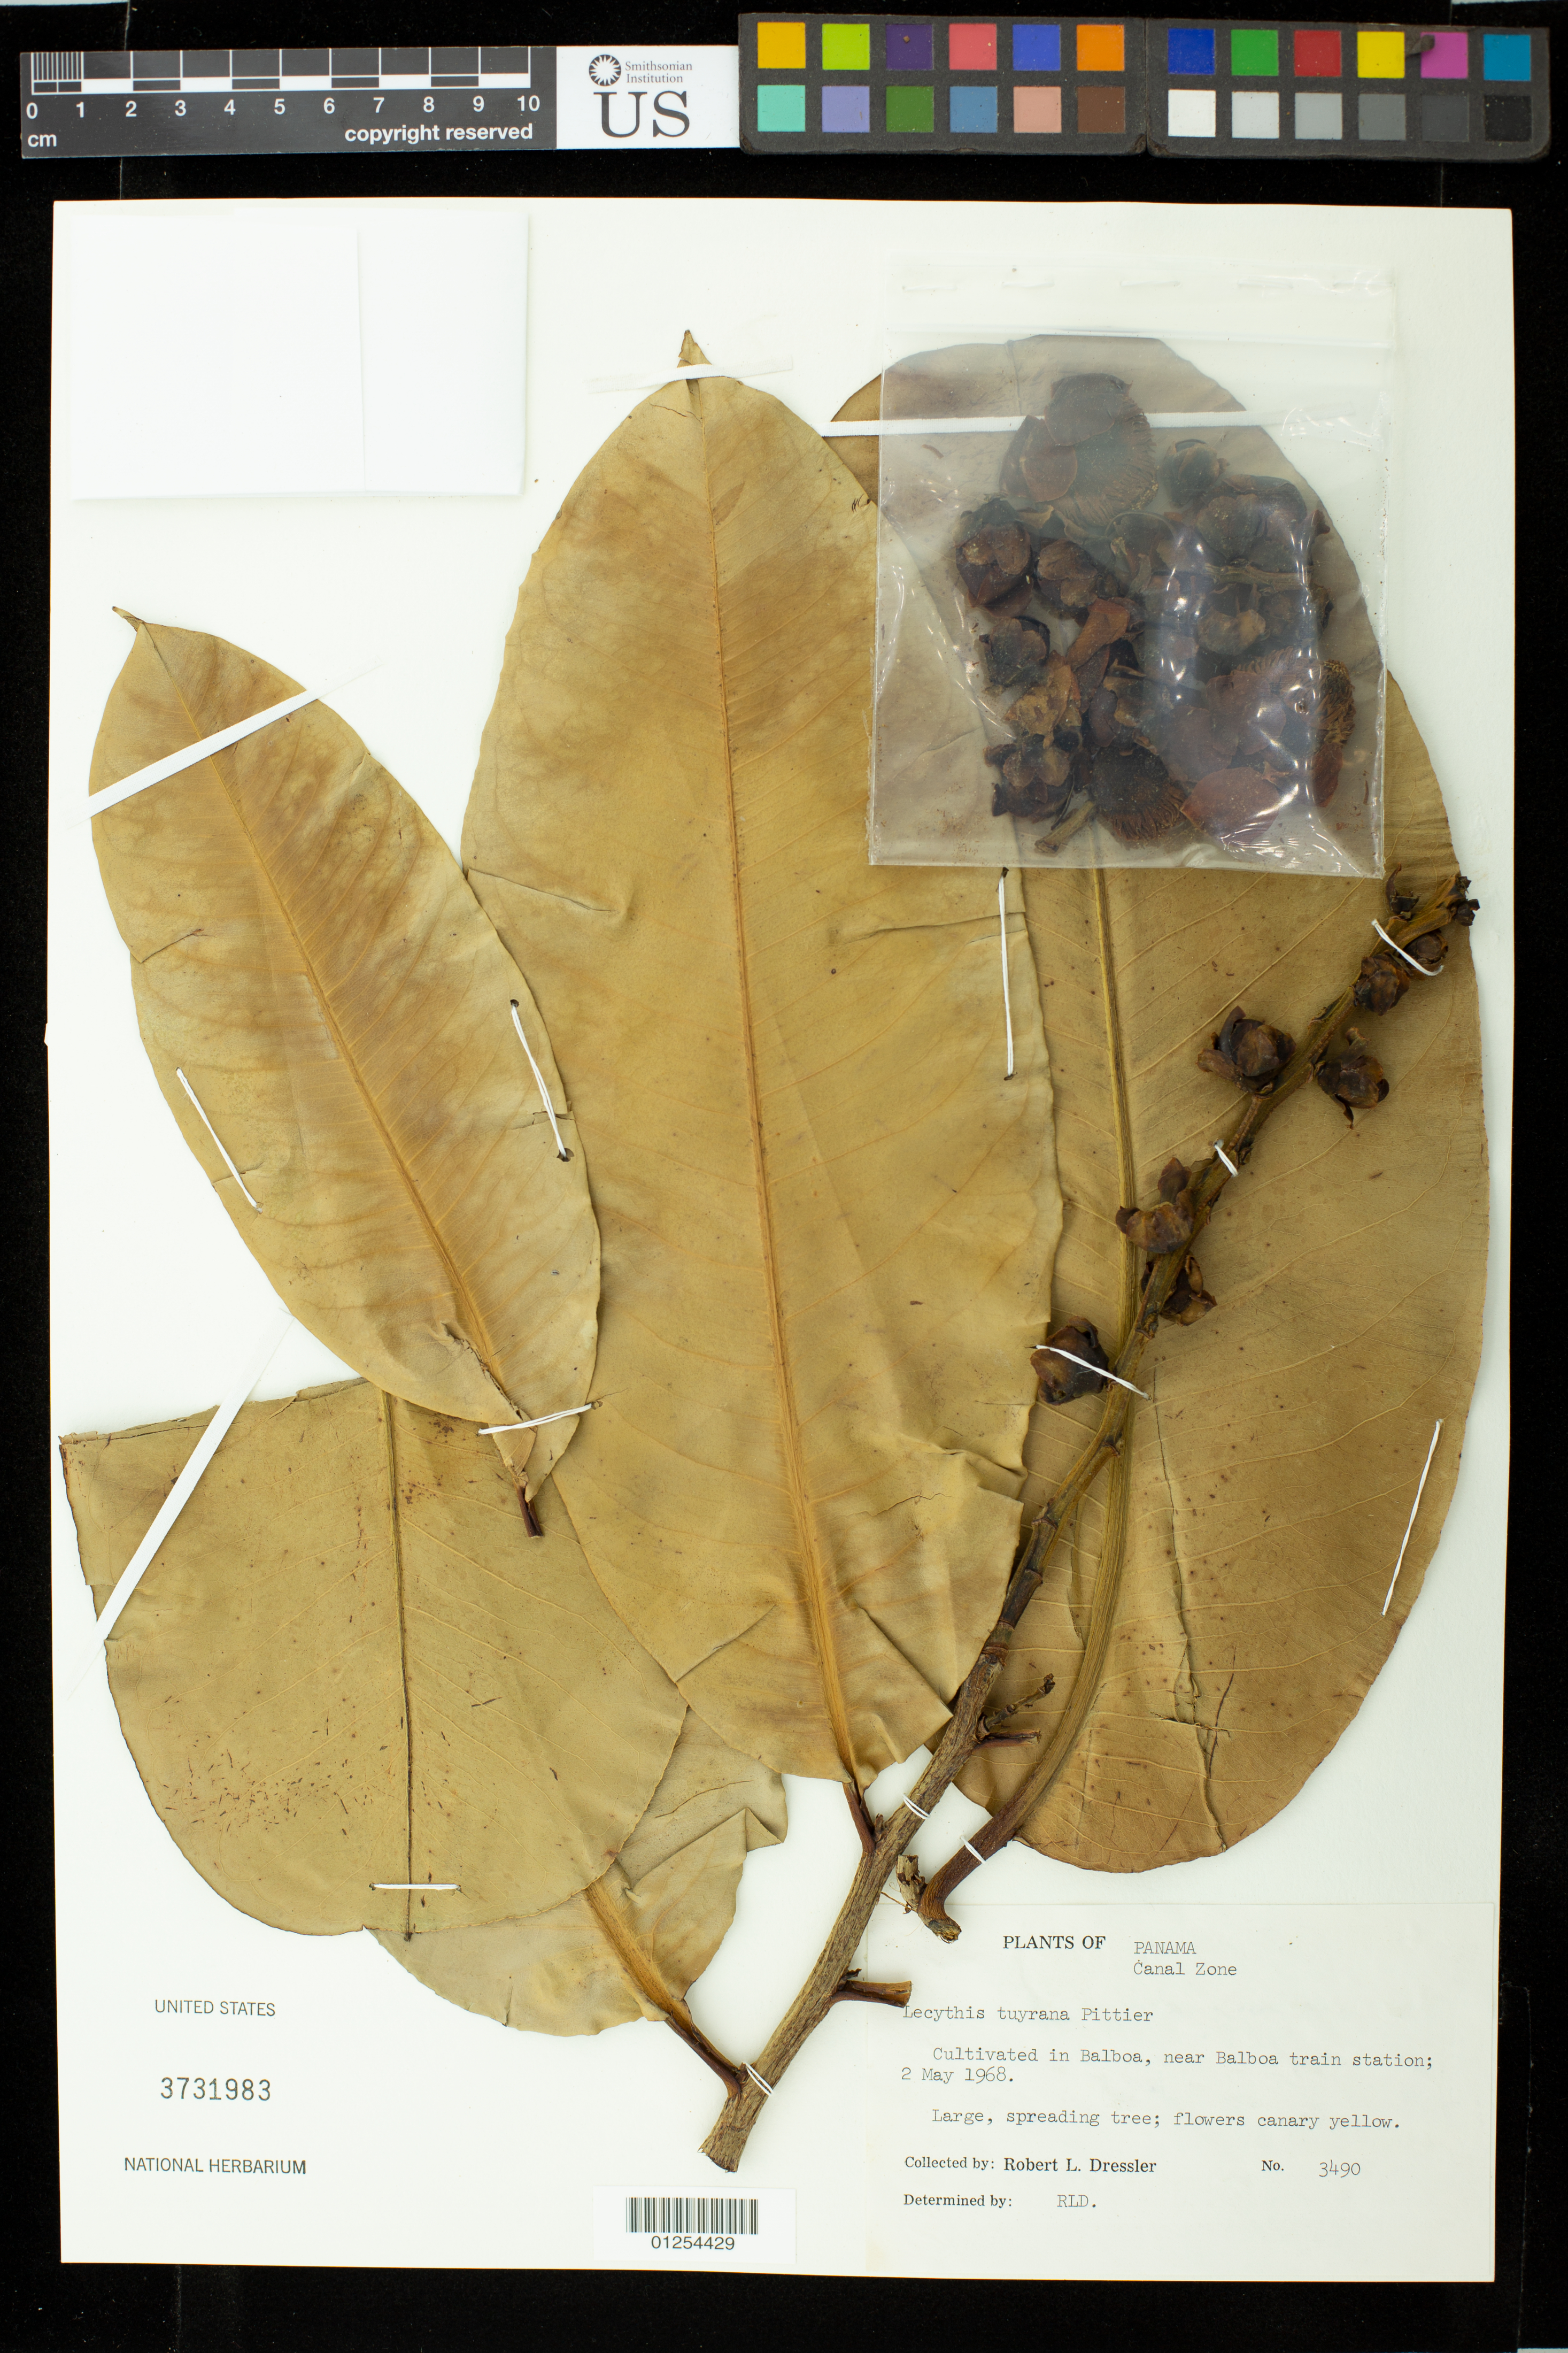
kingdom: Plantae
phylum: Tracheophyta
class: Magnoliopsida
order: Ericales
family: Lecythidaceae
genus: Lecythis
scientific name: Lecythis tuyrana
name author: Pittier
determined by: Dressler, Robert Louis, (FLAS), University of Florida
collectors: R. Dressler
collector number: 3490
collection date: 1968-05-02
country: Panama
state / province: Panamá Oeste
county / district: Canal Zone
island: Barro Colorado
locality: Cultivated in Balboa, near Balboa train station.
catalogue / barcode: US 3731983